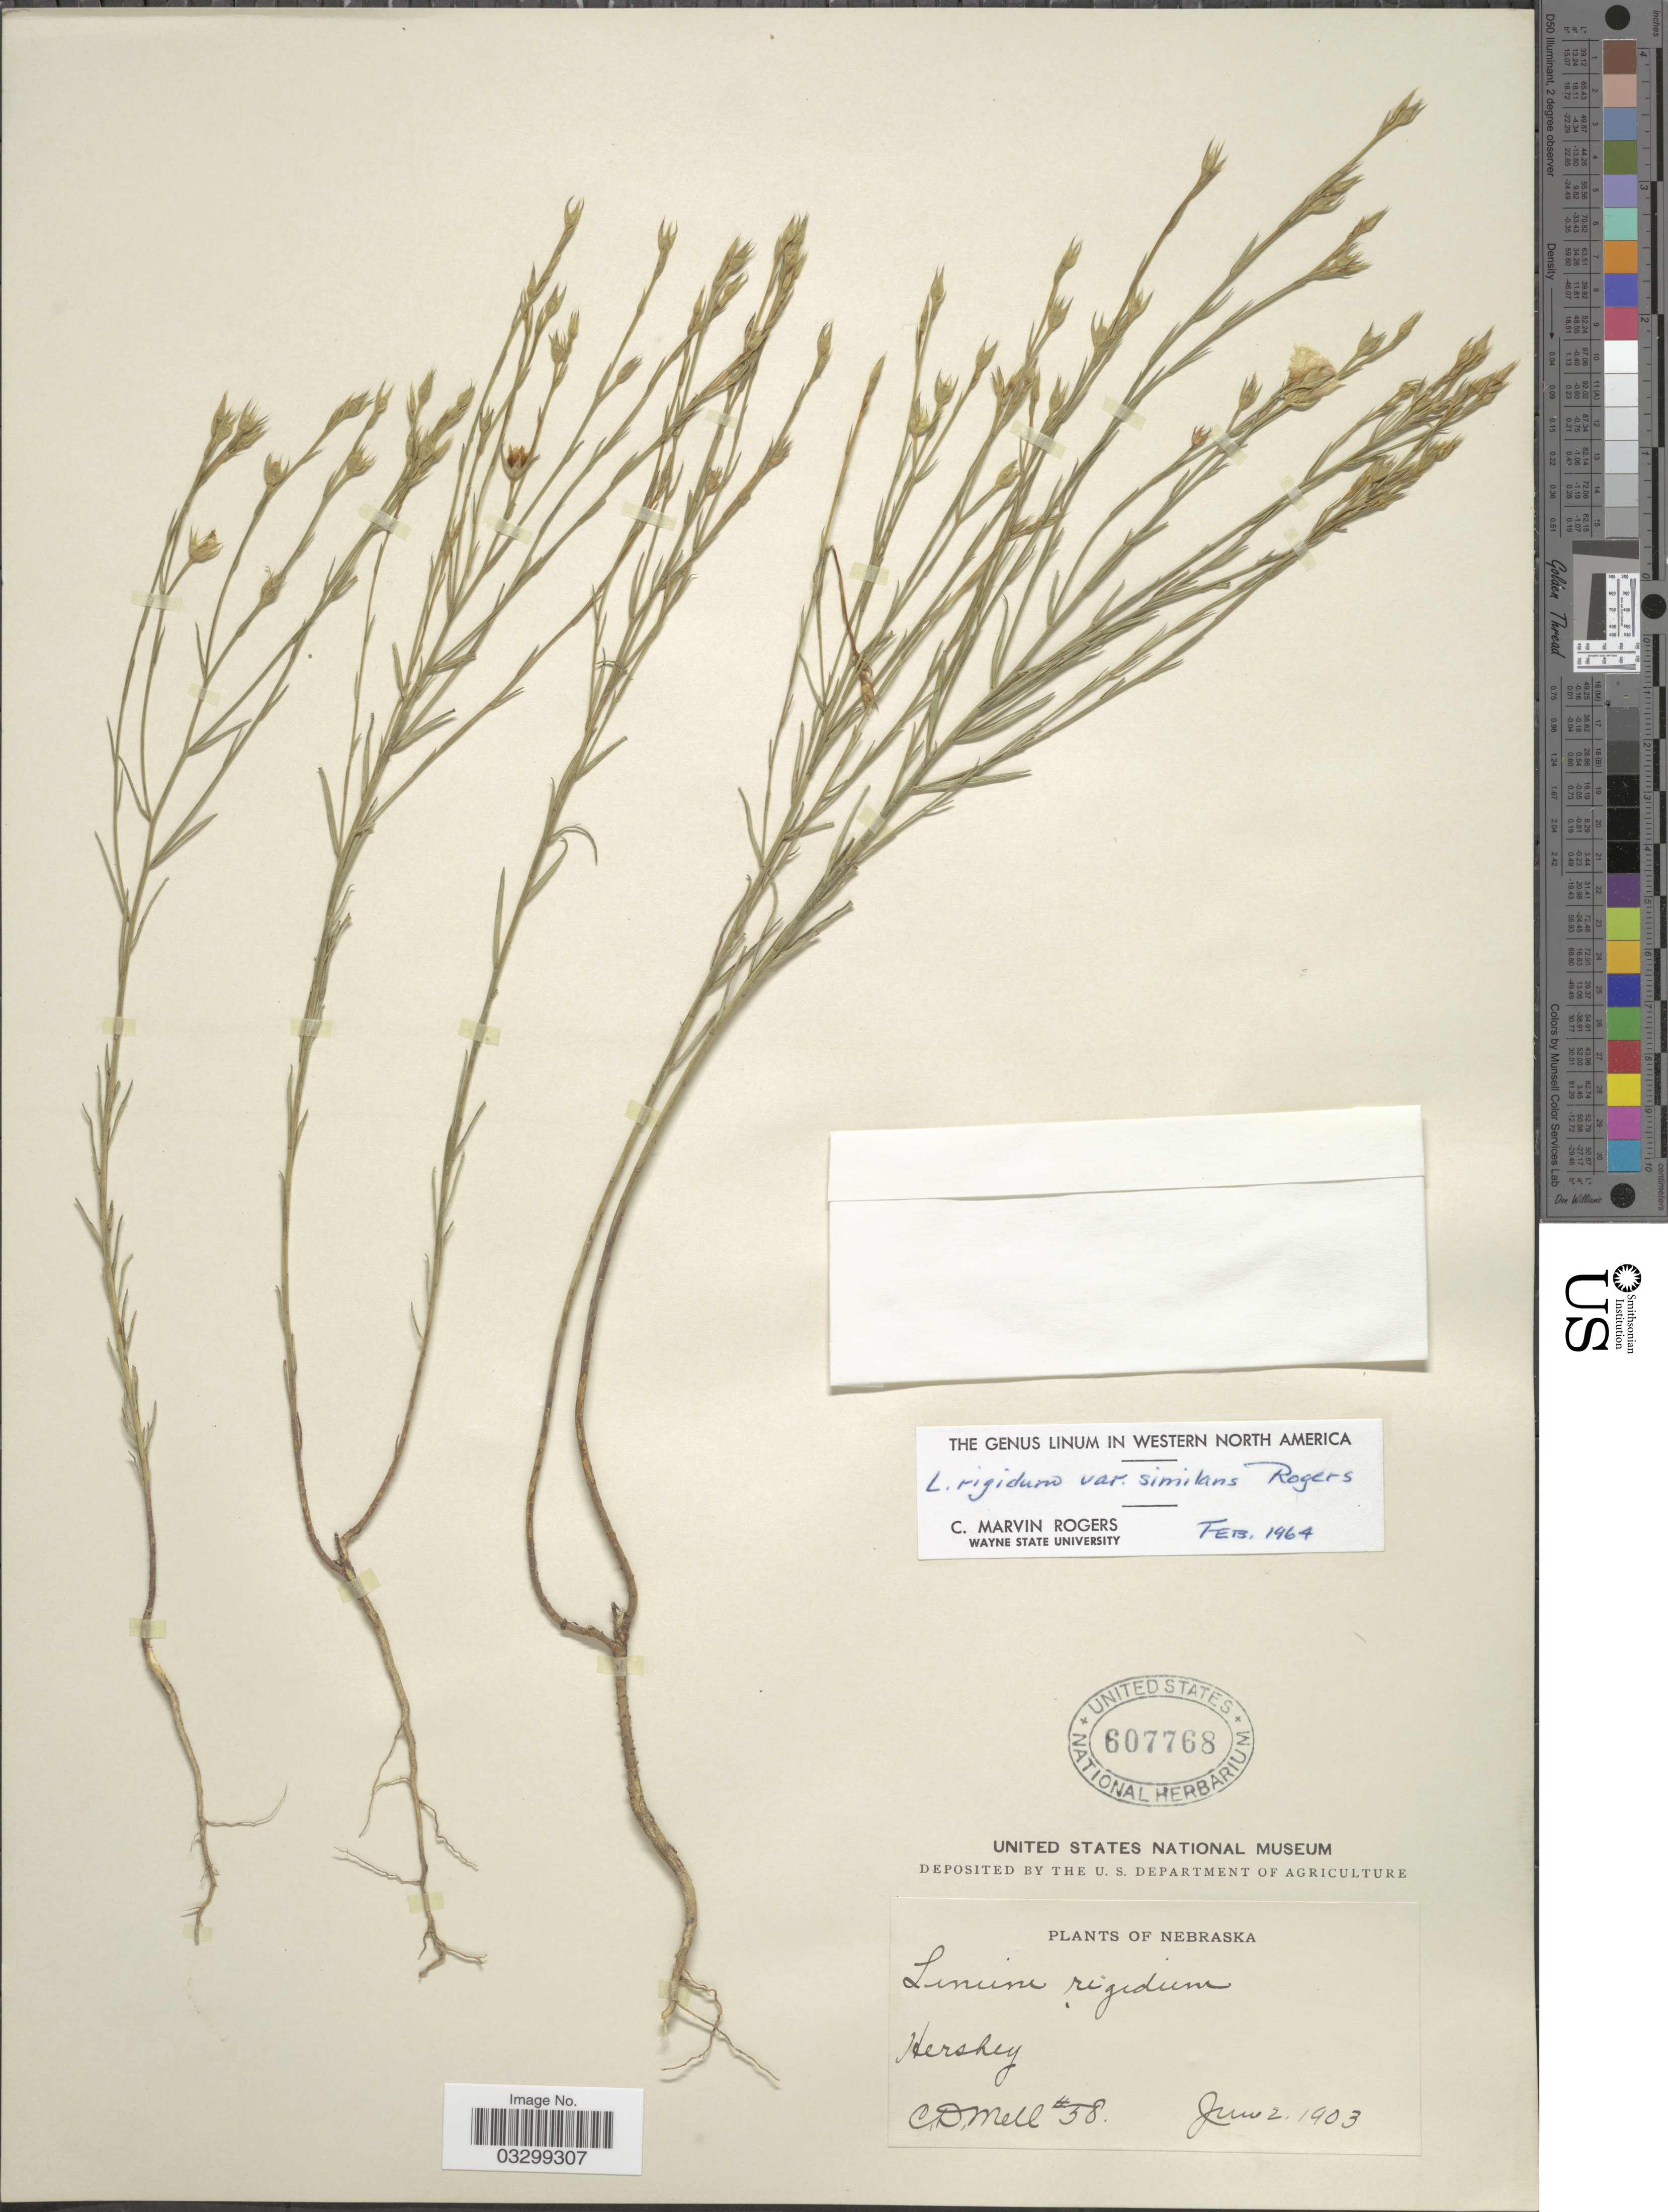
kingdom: Plantae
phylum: Tracheophyta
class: Magnoliopsida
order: Malpighiales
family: Linaceae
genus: Linum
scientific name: Linum rigidum var. simulans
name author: C.M. Rogers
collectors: C. D. Mell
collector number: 58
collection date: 1903-06-02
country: United States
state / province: Nebraska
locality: Hershey.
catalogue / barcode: US 607768